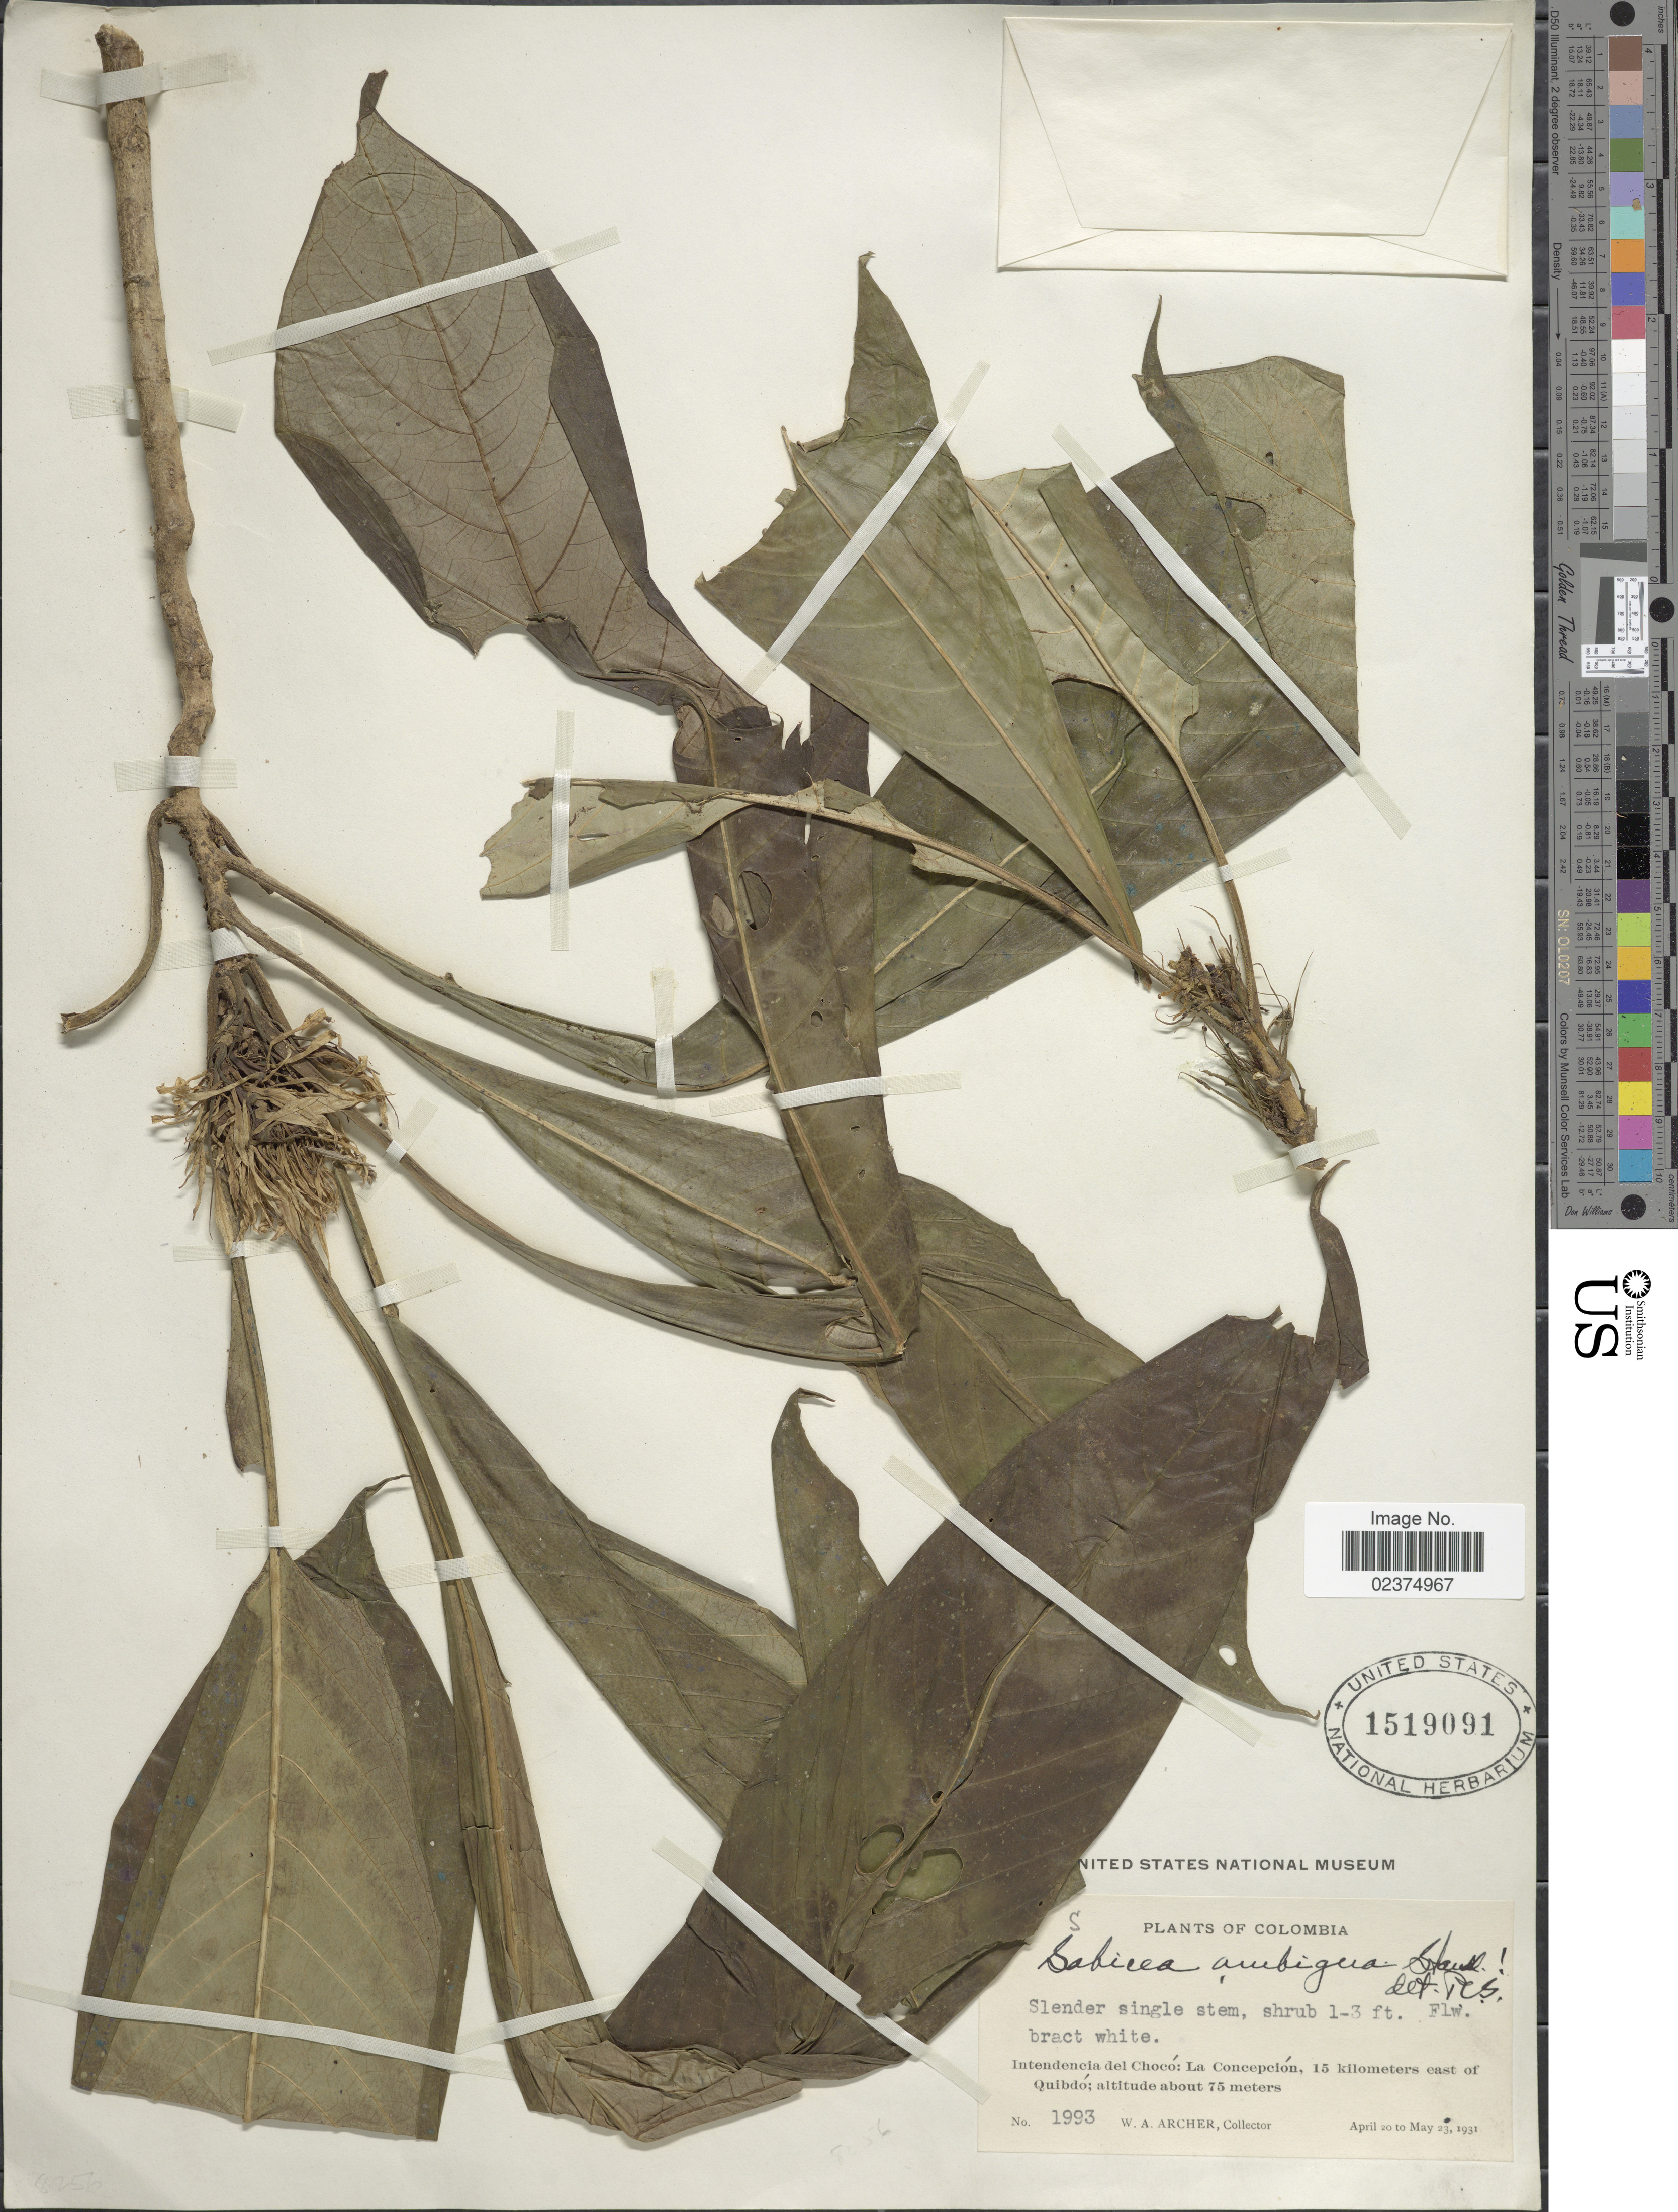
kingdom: Plantae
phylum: Tracheophyta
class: Magnoliopsida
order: Gentianales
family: Rubiaceae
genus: Amphidasya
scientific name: Amphidasya ambigua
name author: Standl.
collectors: W. A. Archer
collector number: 1993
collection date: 1931-04-20/1931-05-23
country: Colombia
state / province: Chocó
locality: La Concepcion, 15 kilomters east of Quibdo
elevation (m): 75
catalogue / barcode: US 1519091